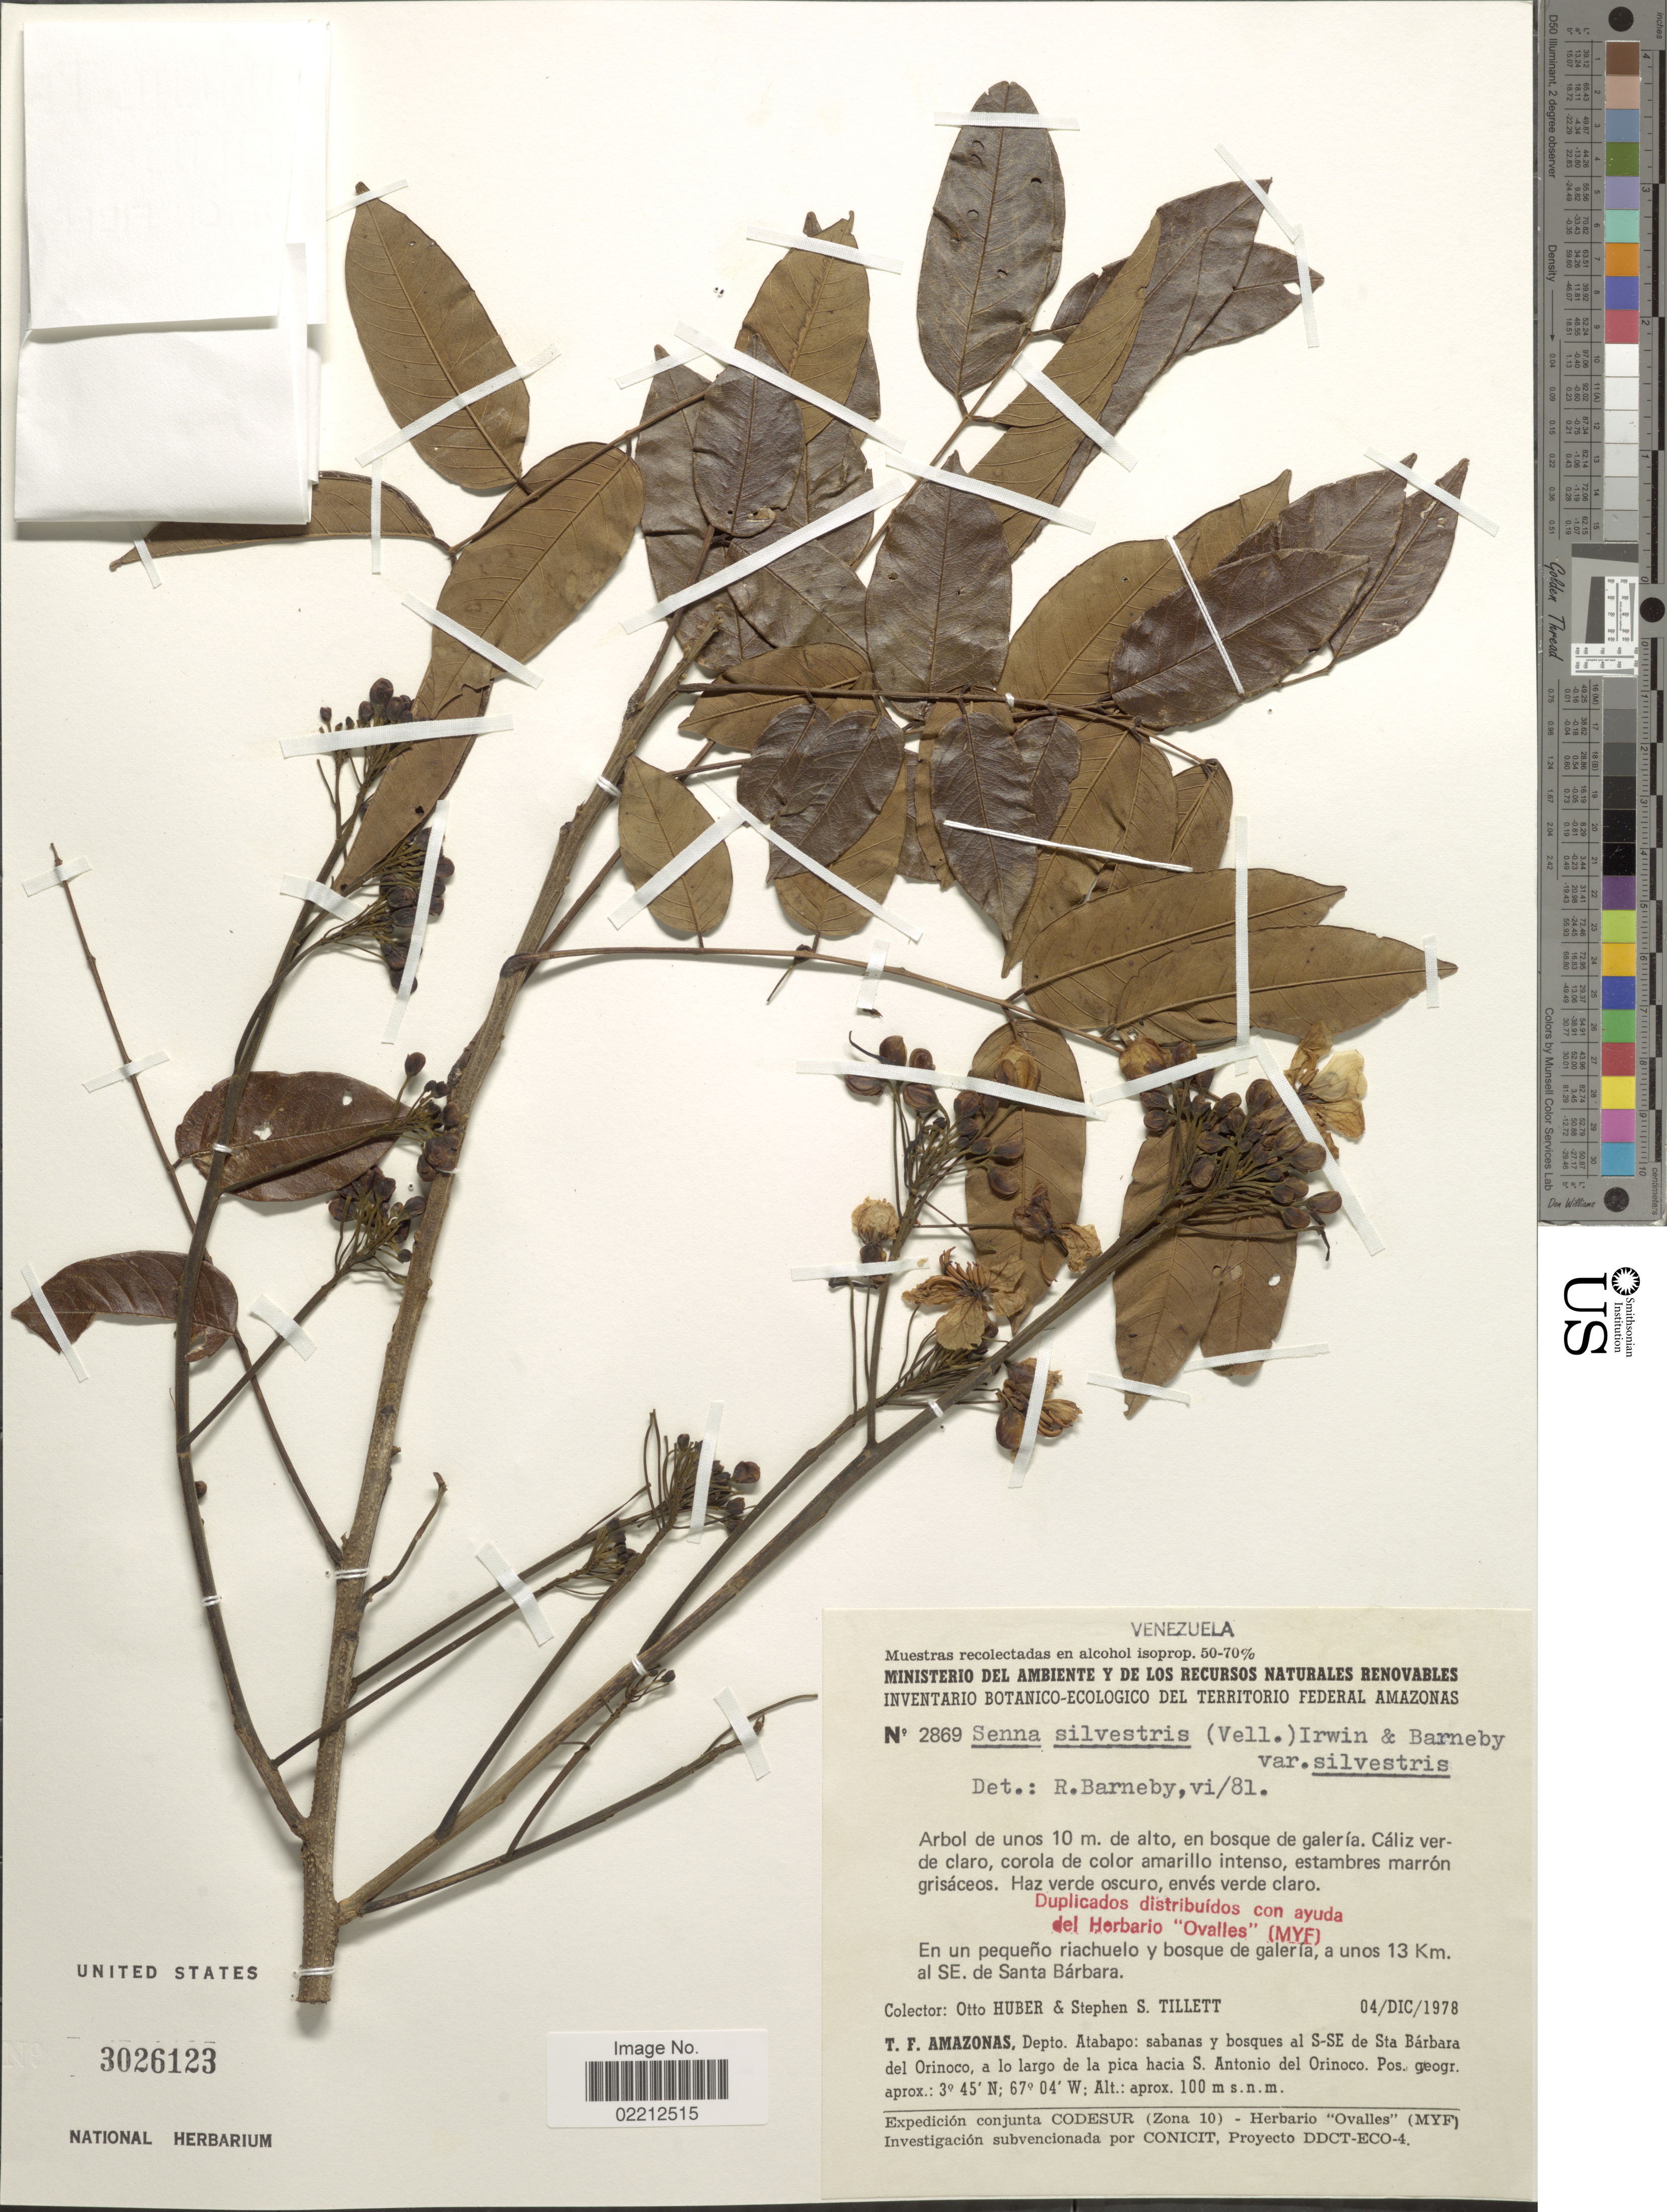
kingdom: Plantae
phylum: Tracheophyta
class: Magnoliopsida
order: Fabales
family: Fabaceae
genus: Senna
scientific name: Senna silvestris var. silvestris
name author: (Vell.) H.S. Irwin & Barneby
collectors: O. Huber & S. S. Tillett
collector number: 2869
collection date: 1978-12-04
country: Venezuela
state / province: Amazonas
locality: T.F. Amazonas: Septo Atabapo: sabanas y bosques al S-SE de Sta Barbara del Orinoco, a lo largo de la pica hacia S. Antonio del Orinco .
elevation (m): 100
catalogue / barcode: US 3026123